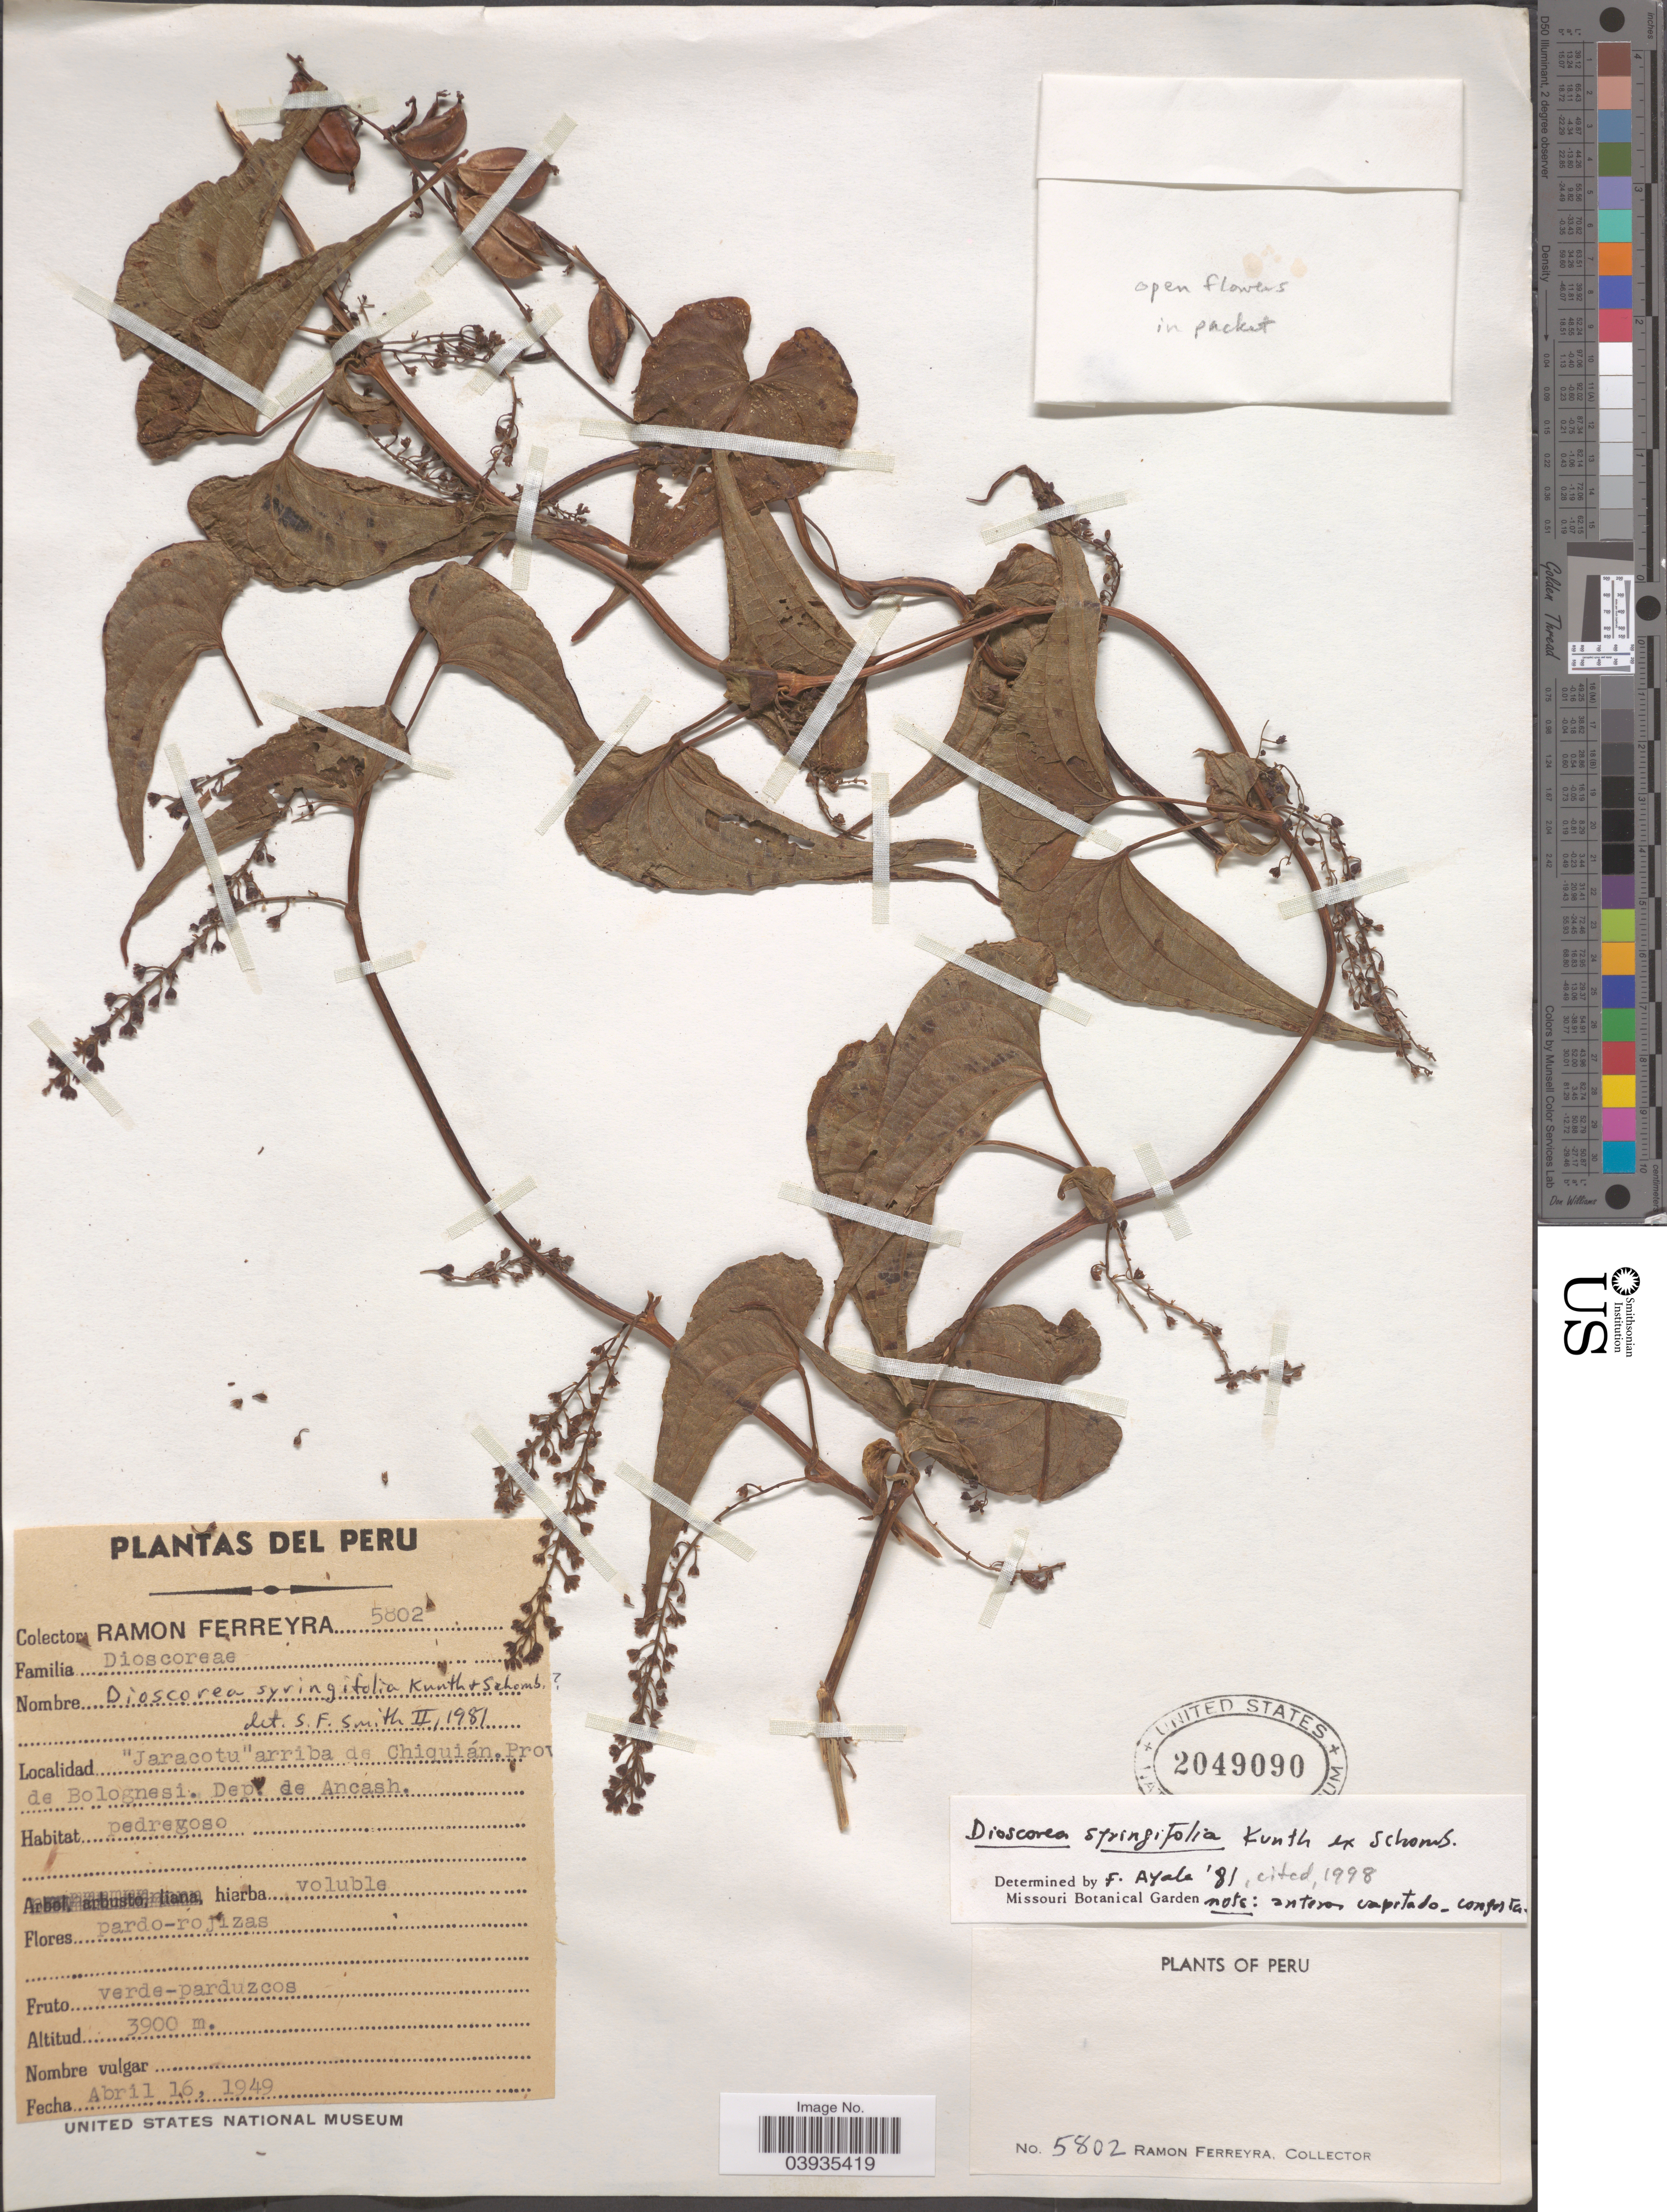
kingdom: Plantae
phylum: Tracheophyta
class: Liliopsida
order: Dioscoreales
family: Dioscoreaceae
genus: Dioscorea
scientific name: Dioscorea syringifolia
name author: (Kunth) Kunth & R.H. Schomb. ex R. Knuth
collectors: R. A. Ferreyra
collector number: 5802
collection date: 1949-04-16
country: Peru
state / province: Ancash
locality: Jaracotu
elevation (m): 3900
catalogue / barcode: US 2049090